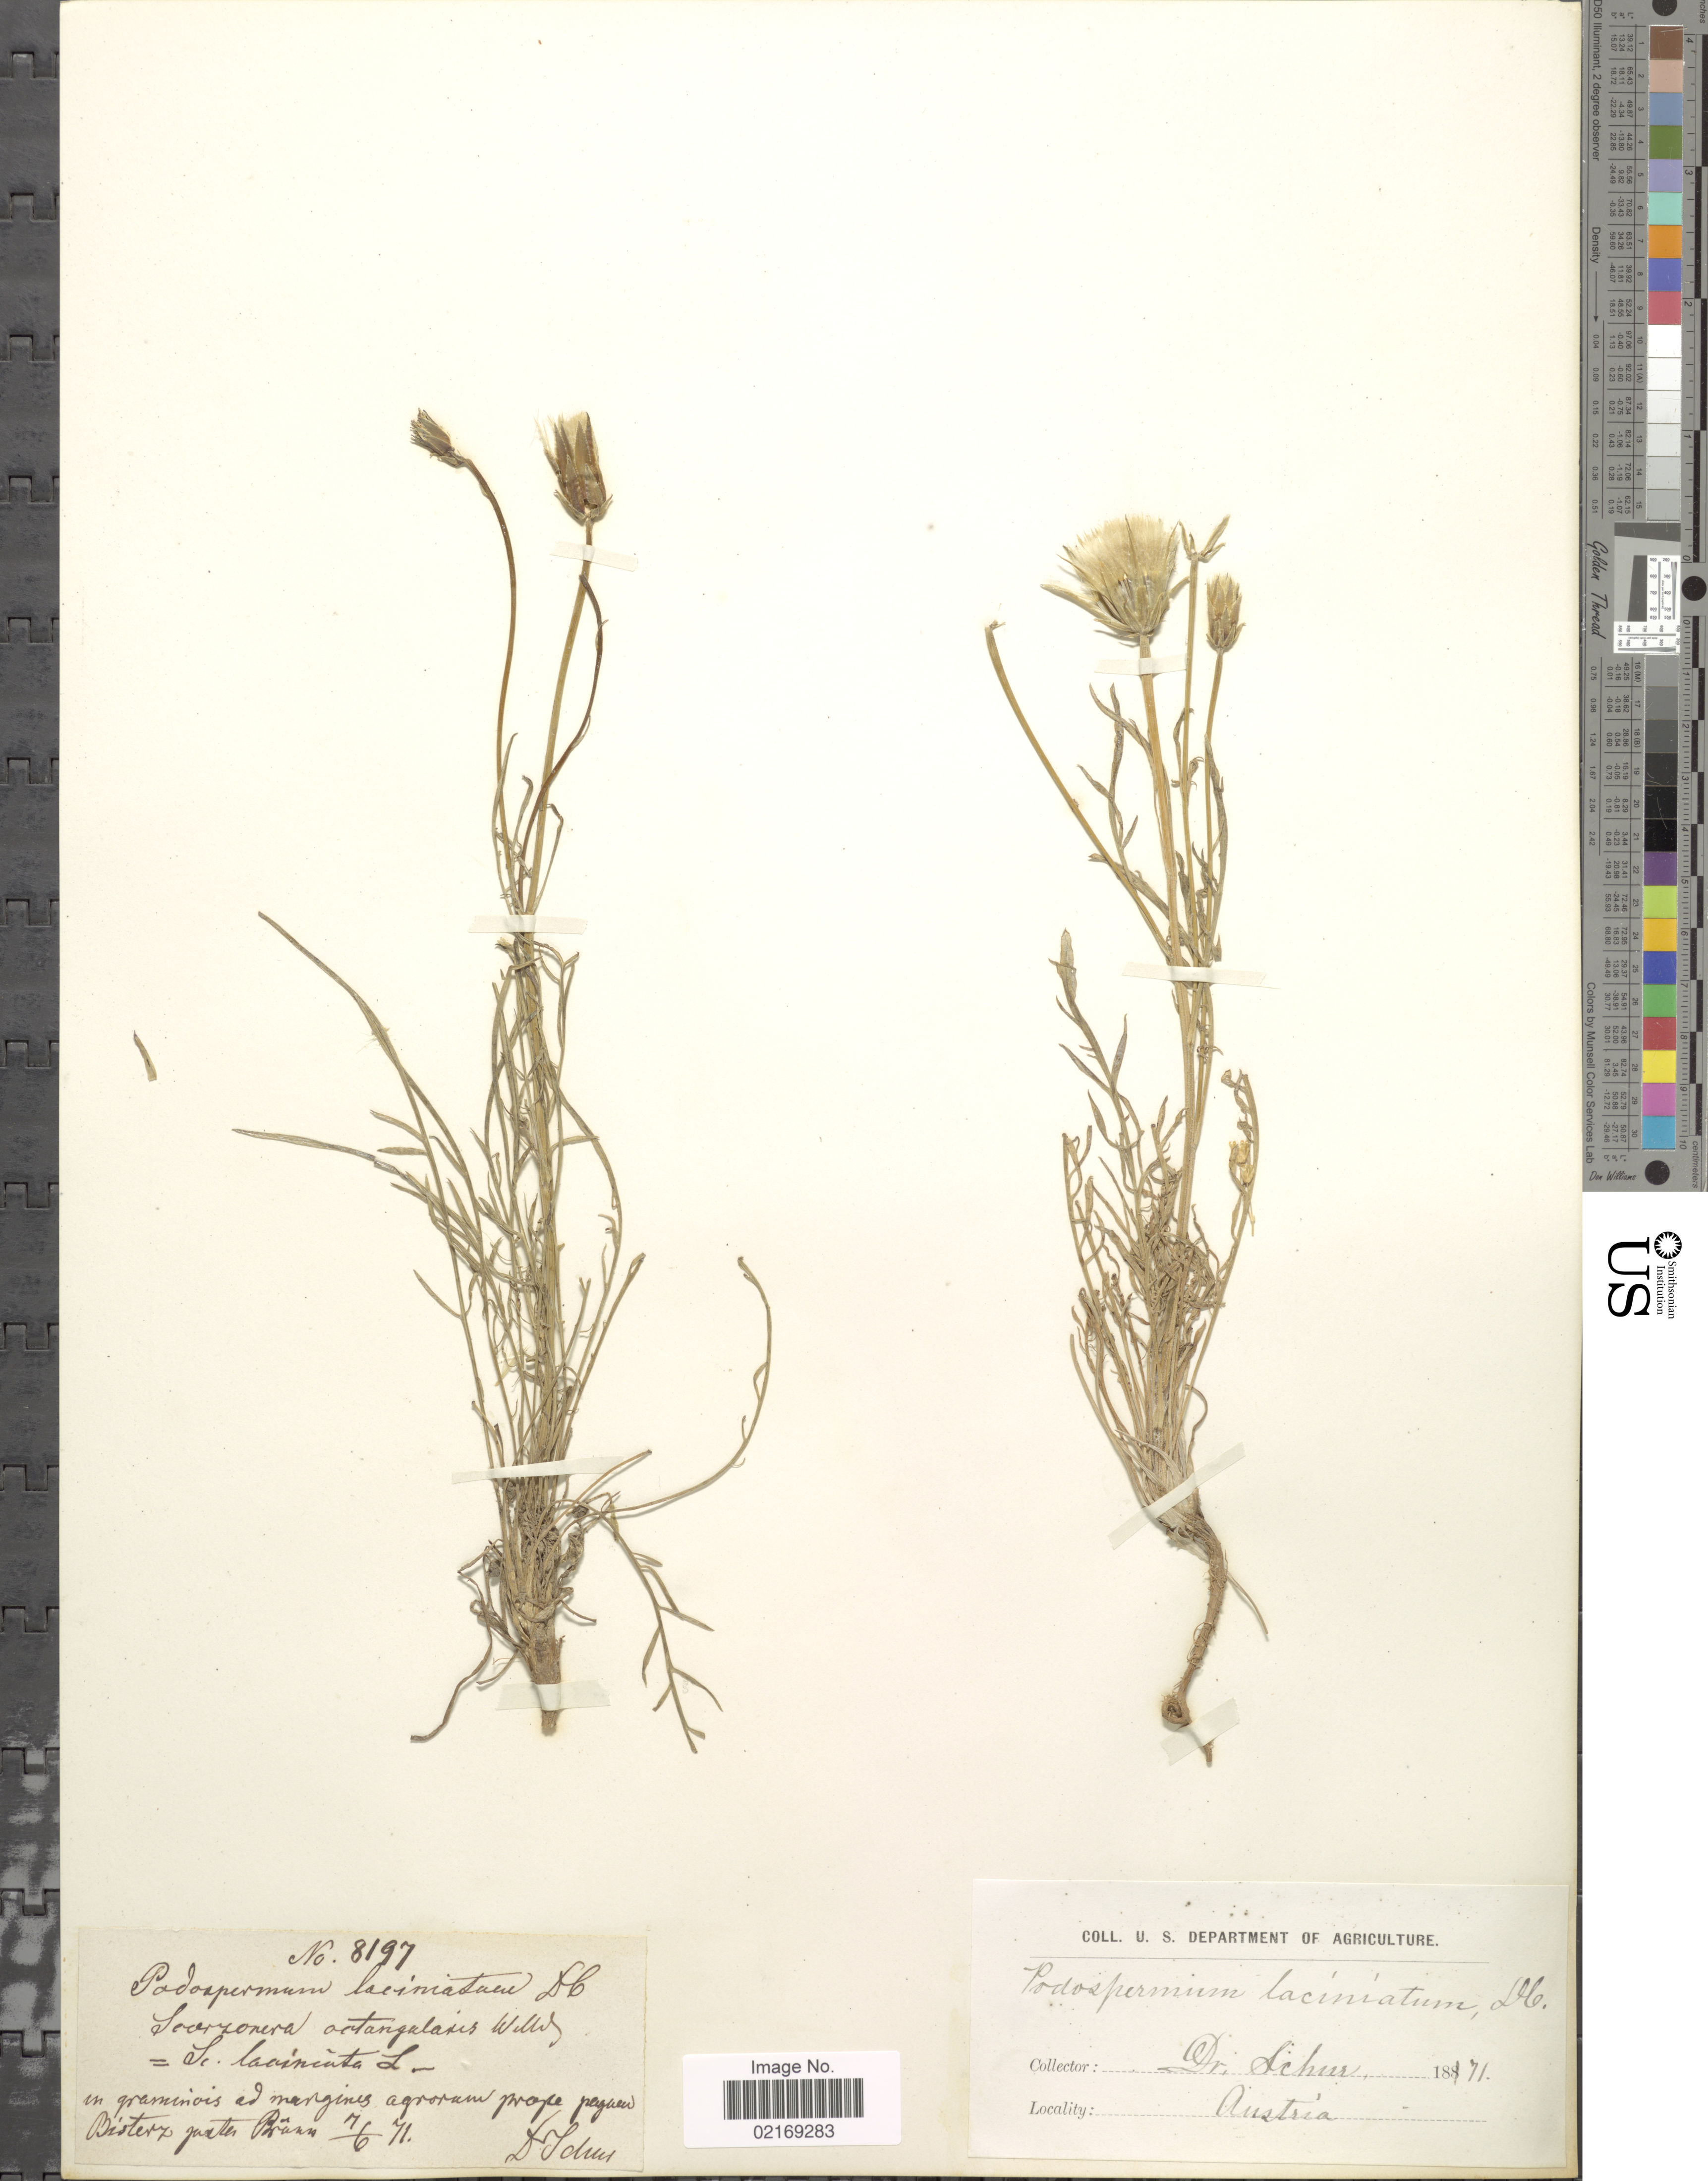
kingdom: Plantae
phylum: Tracheophyta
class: Magnoliopsida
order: Asterales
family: Asteraceae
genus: Podospermum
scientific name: Podospermum laciniatum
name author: (L.) DC.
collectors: Schur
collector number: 8197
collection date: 1871-06-07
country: Austria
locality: In graminosis ad marginis agroram prope pagum Bisterz prates Braun. [interpreted]